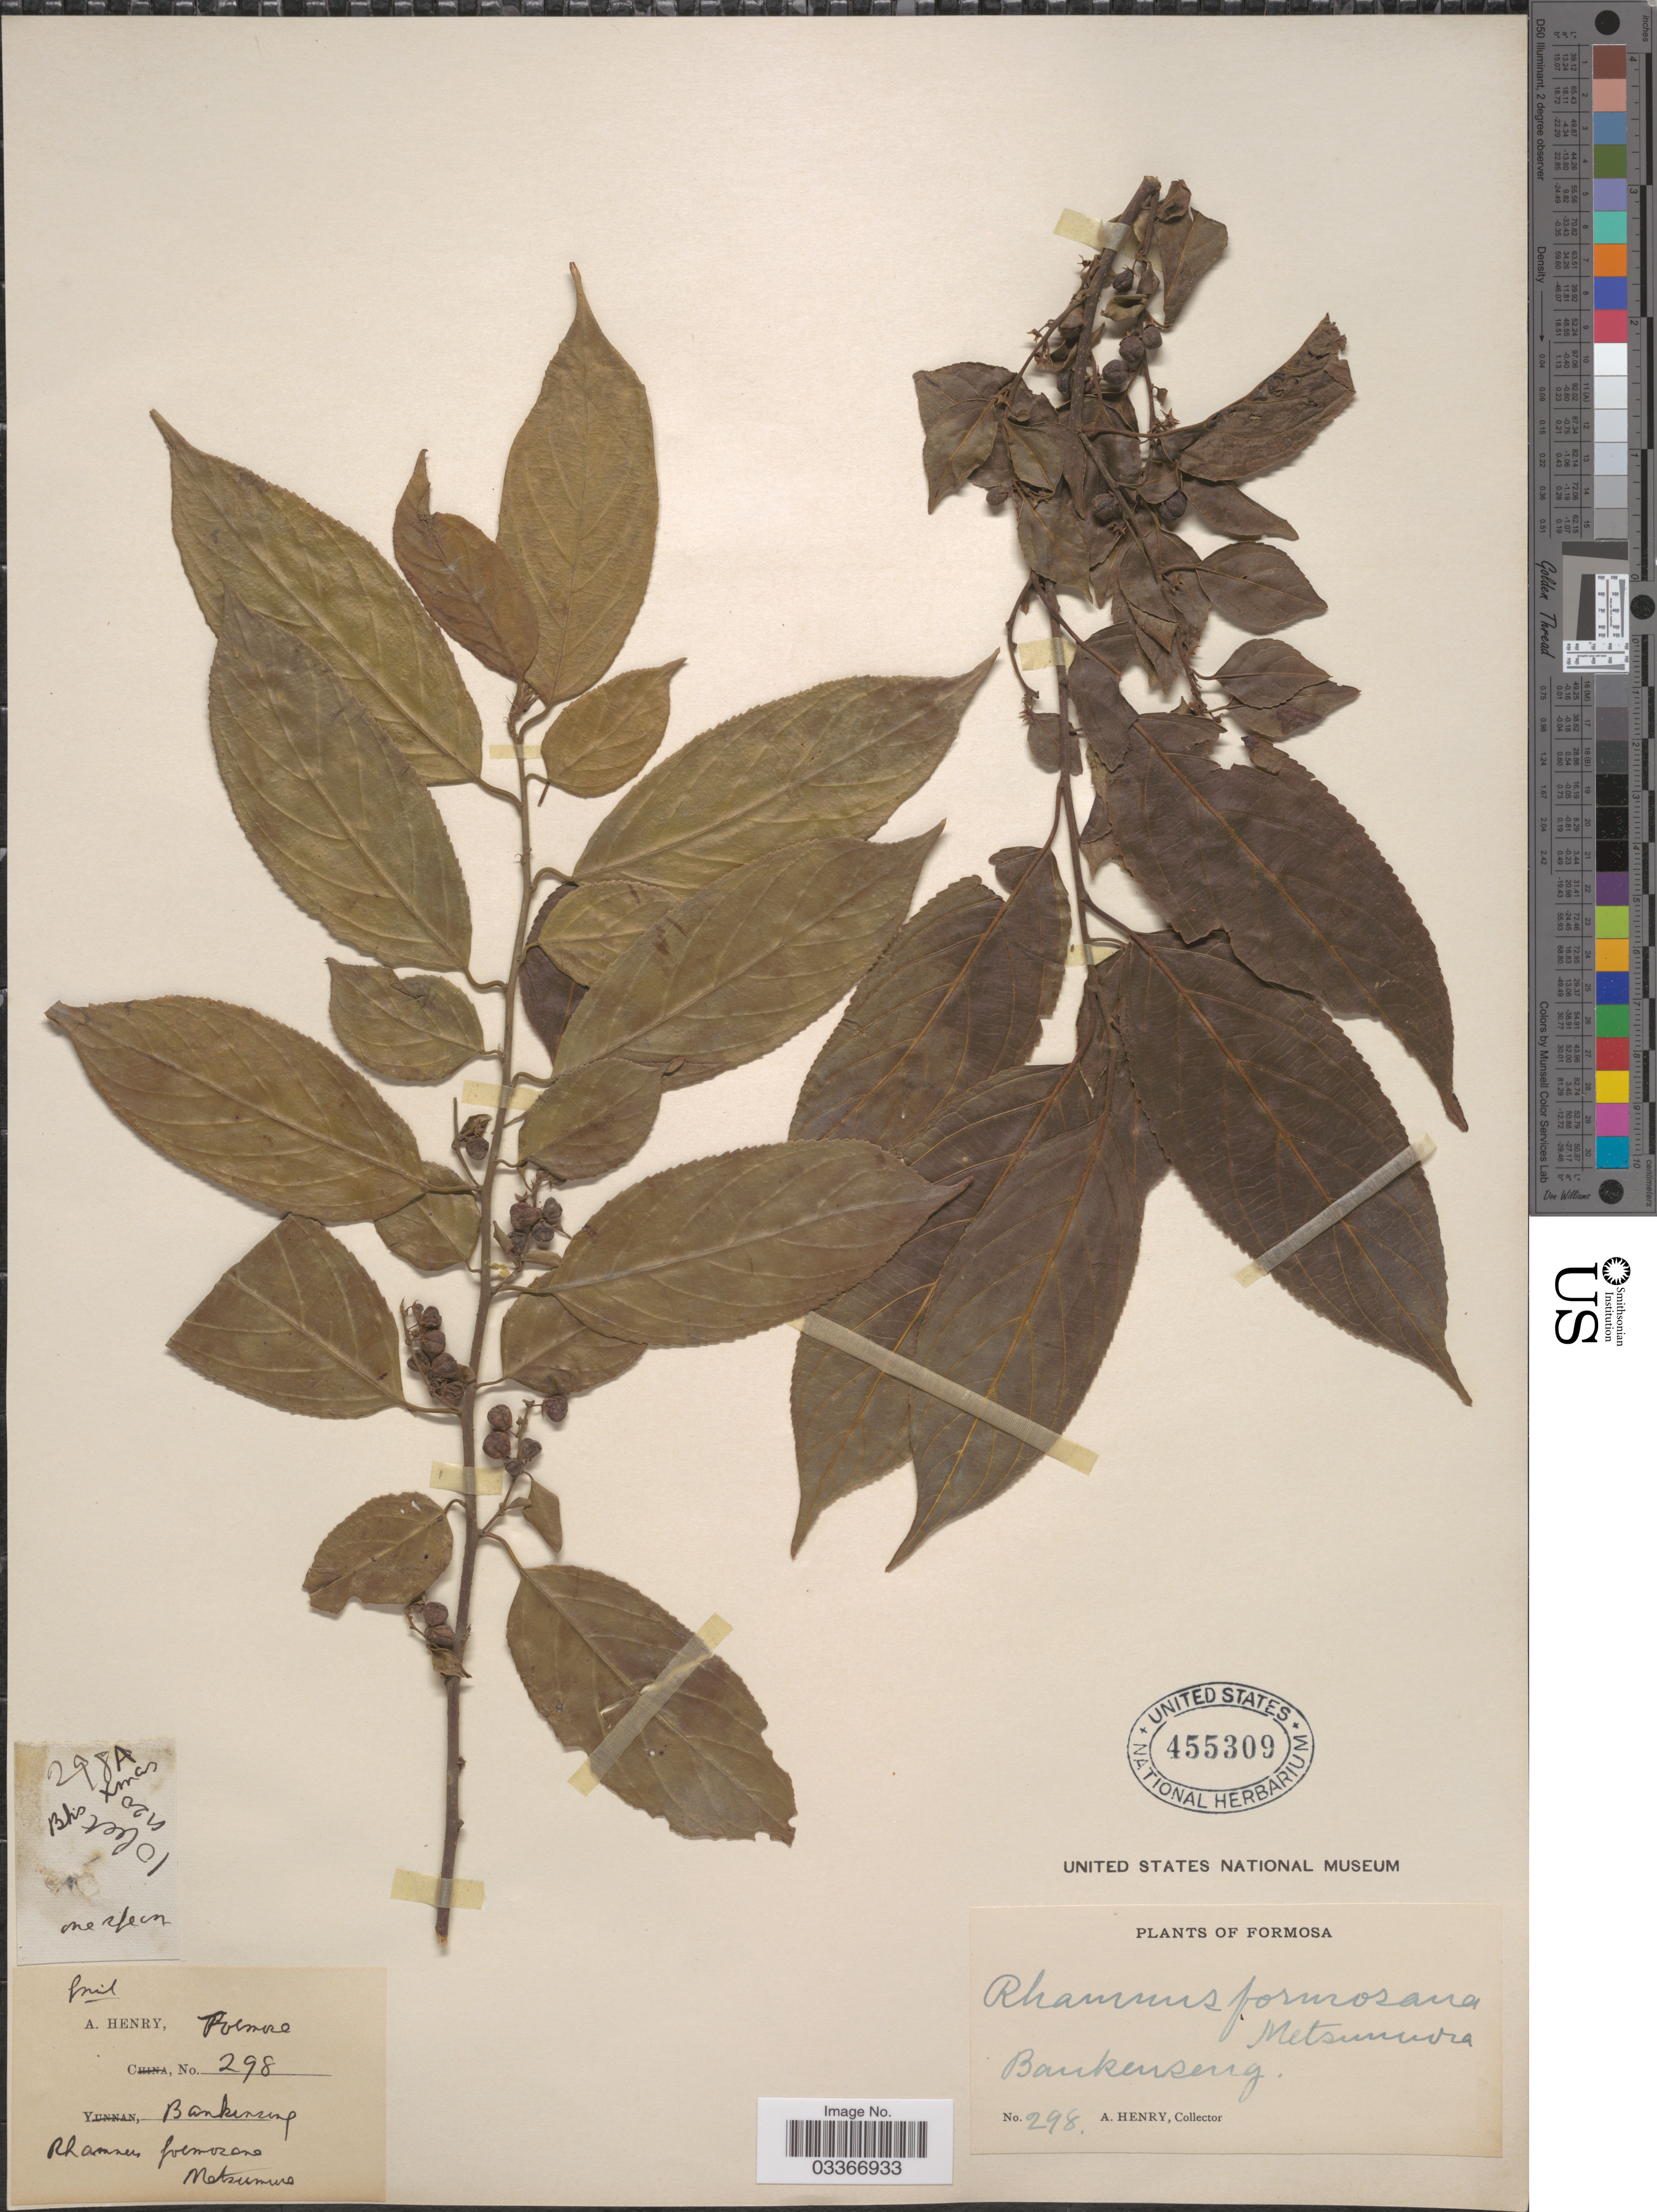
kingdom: Plantae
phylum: Tracheophyta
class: Magnoliopsida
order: Rosales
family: Rhamnaceae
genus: Rhamnus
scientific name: Rhamnus formosana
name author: Matsum.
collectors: A. Henry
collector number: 298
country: Taiwan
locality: Formosa, Bankenseng.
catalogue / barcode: US 455309